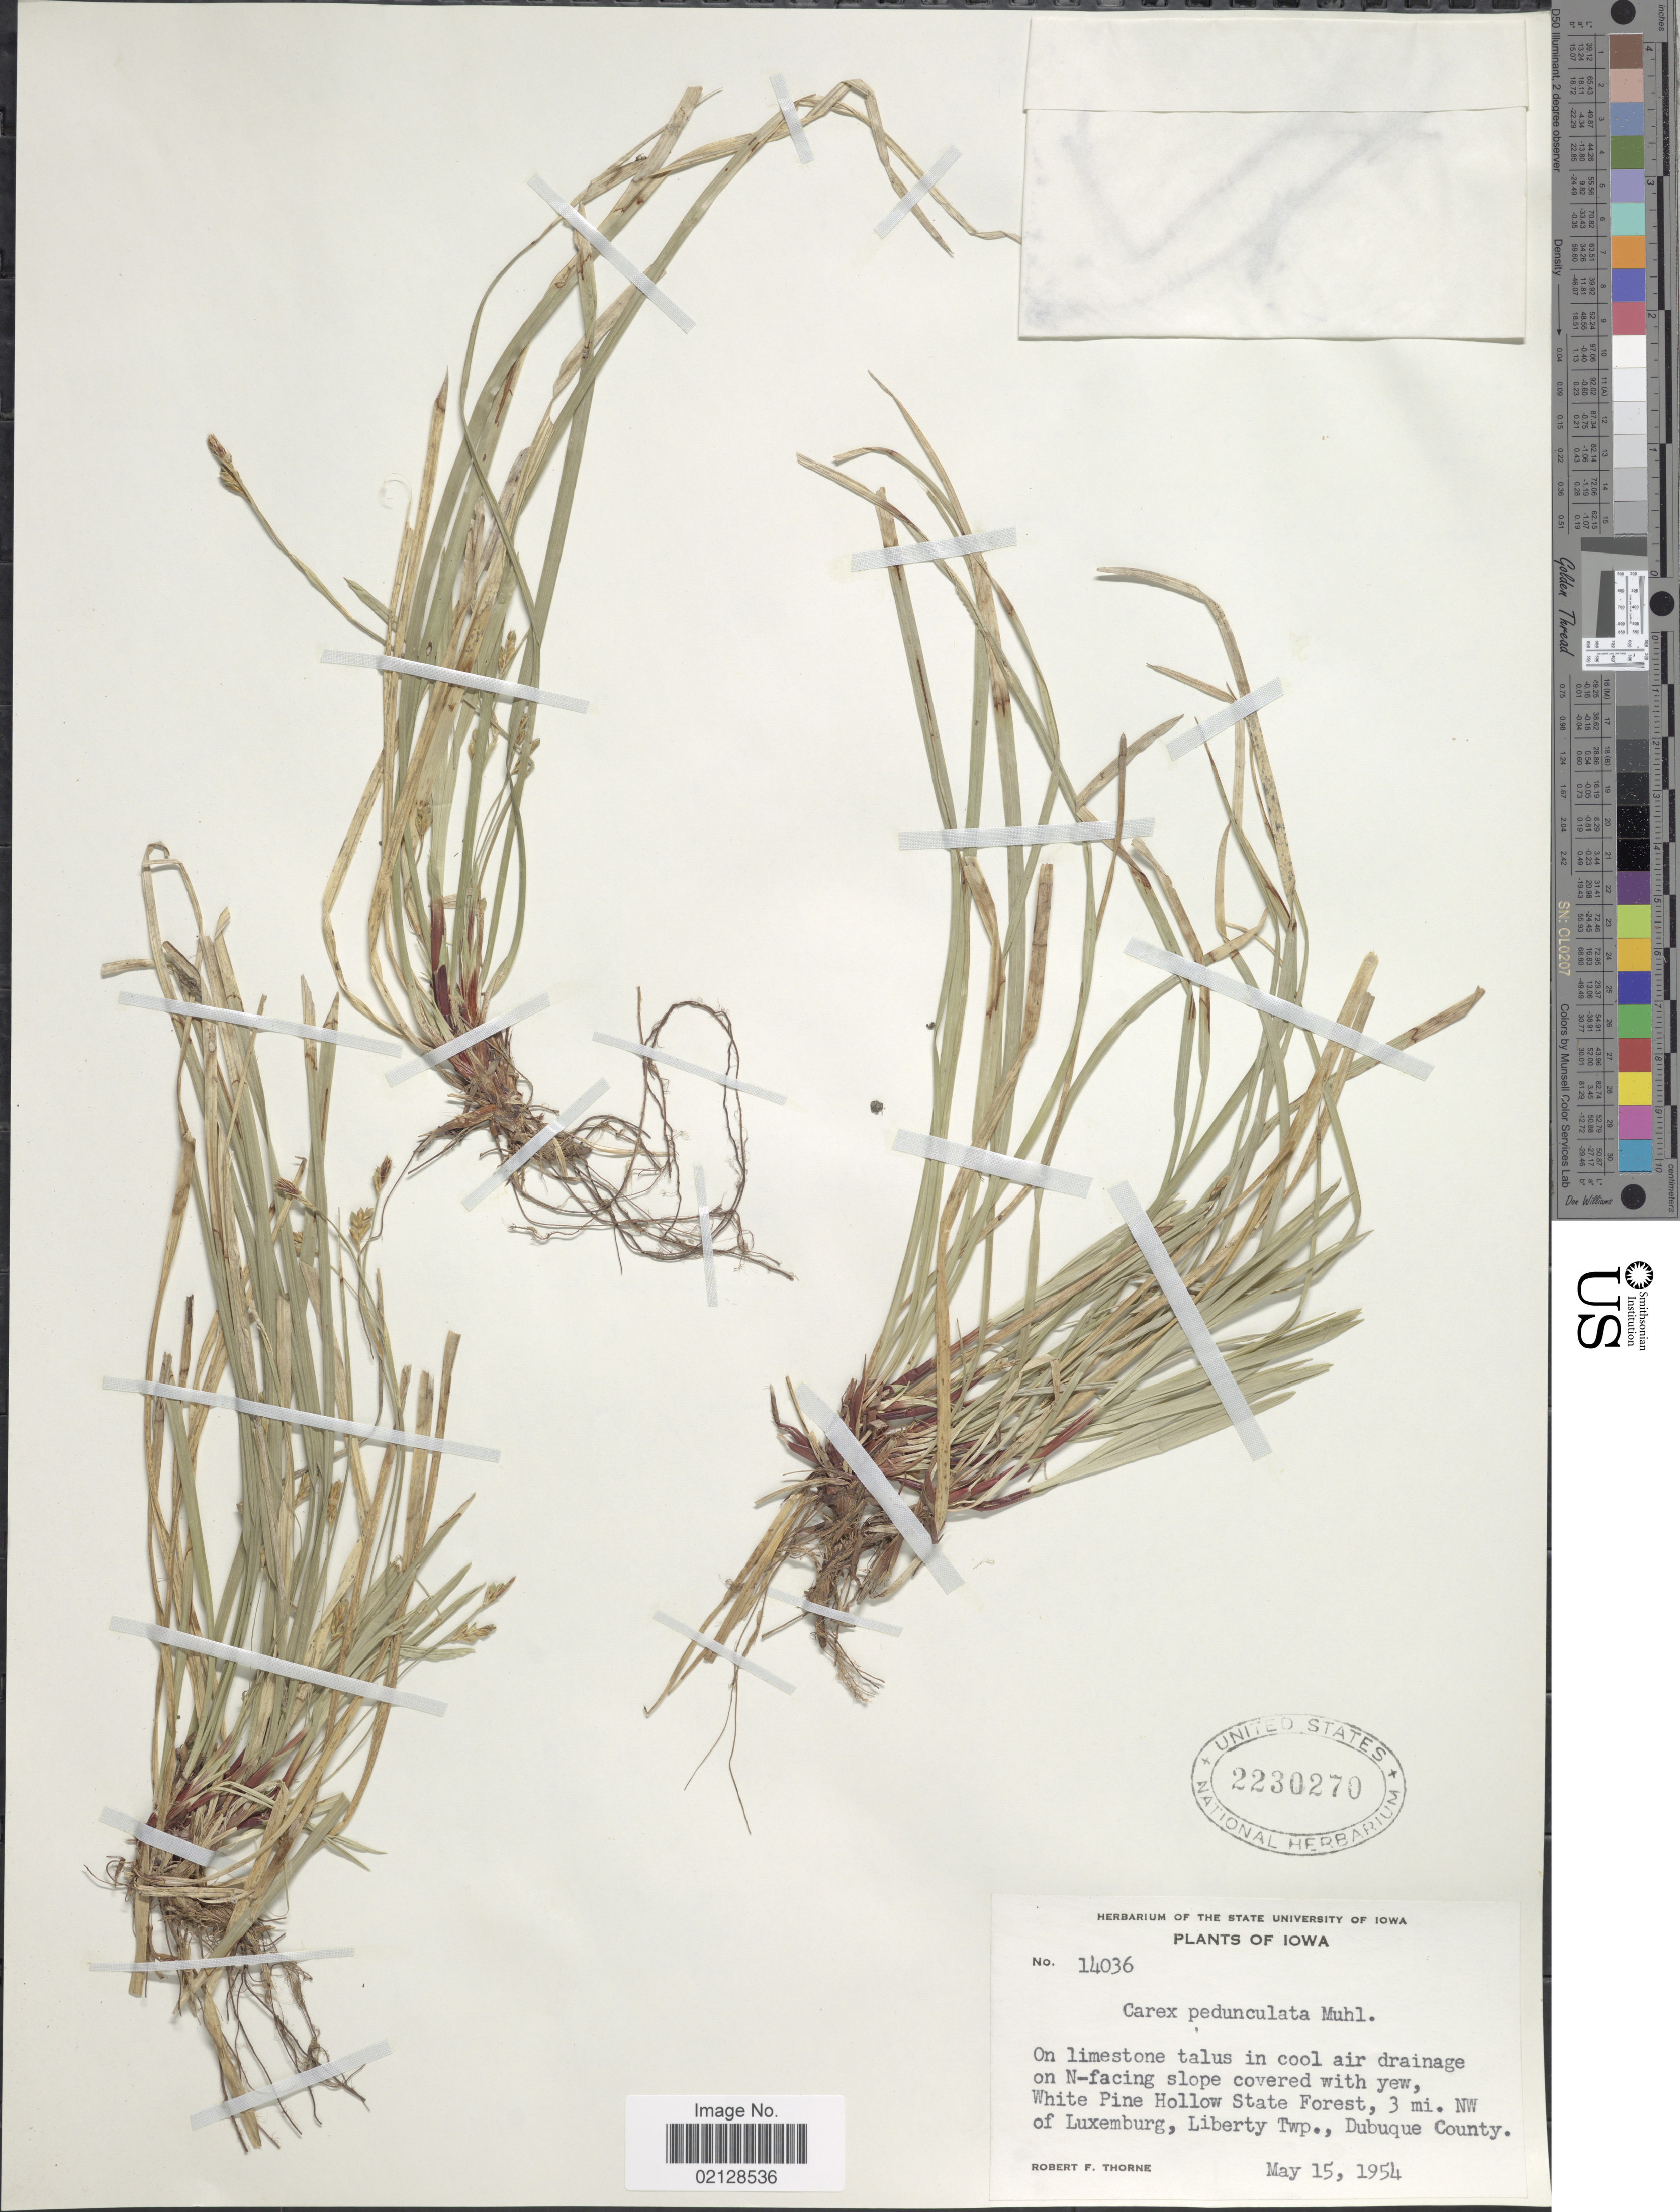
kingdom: Plantae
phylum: Tracheophyta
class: Liliopsida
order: Poales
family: Cyperaceae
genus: Carex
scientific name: Carex pedunculata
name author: Muhl. ex Willd.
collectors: R. F. Thorne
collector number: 14036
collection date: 1954-05-15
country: United States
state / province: Iowa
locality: White Pine Hollow State Forest, 3 mi. NW of Luxemburg, Liberty Twp., Dubuque County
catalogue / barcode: US 2230270